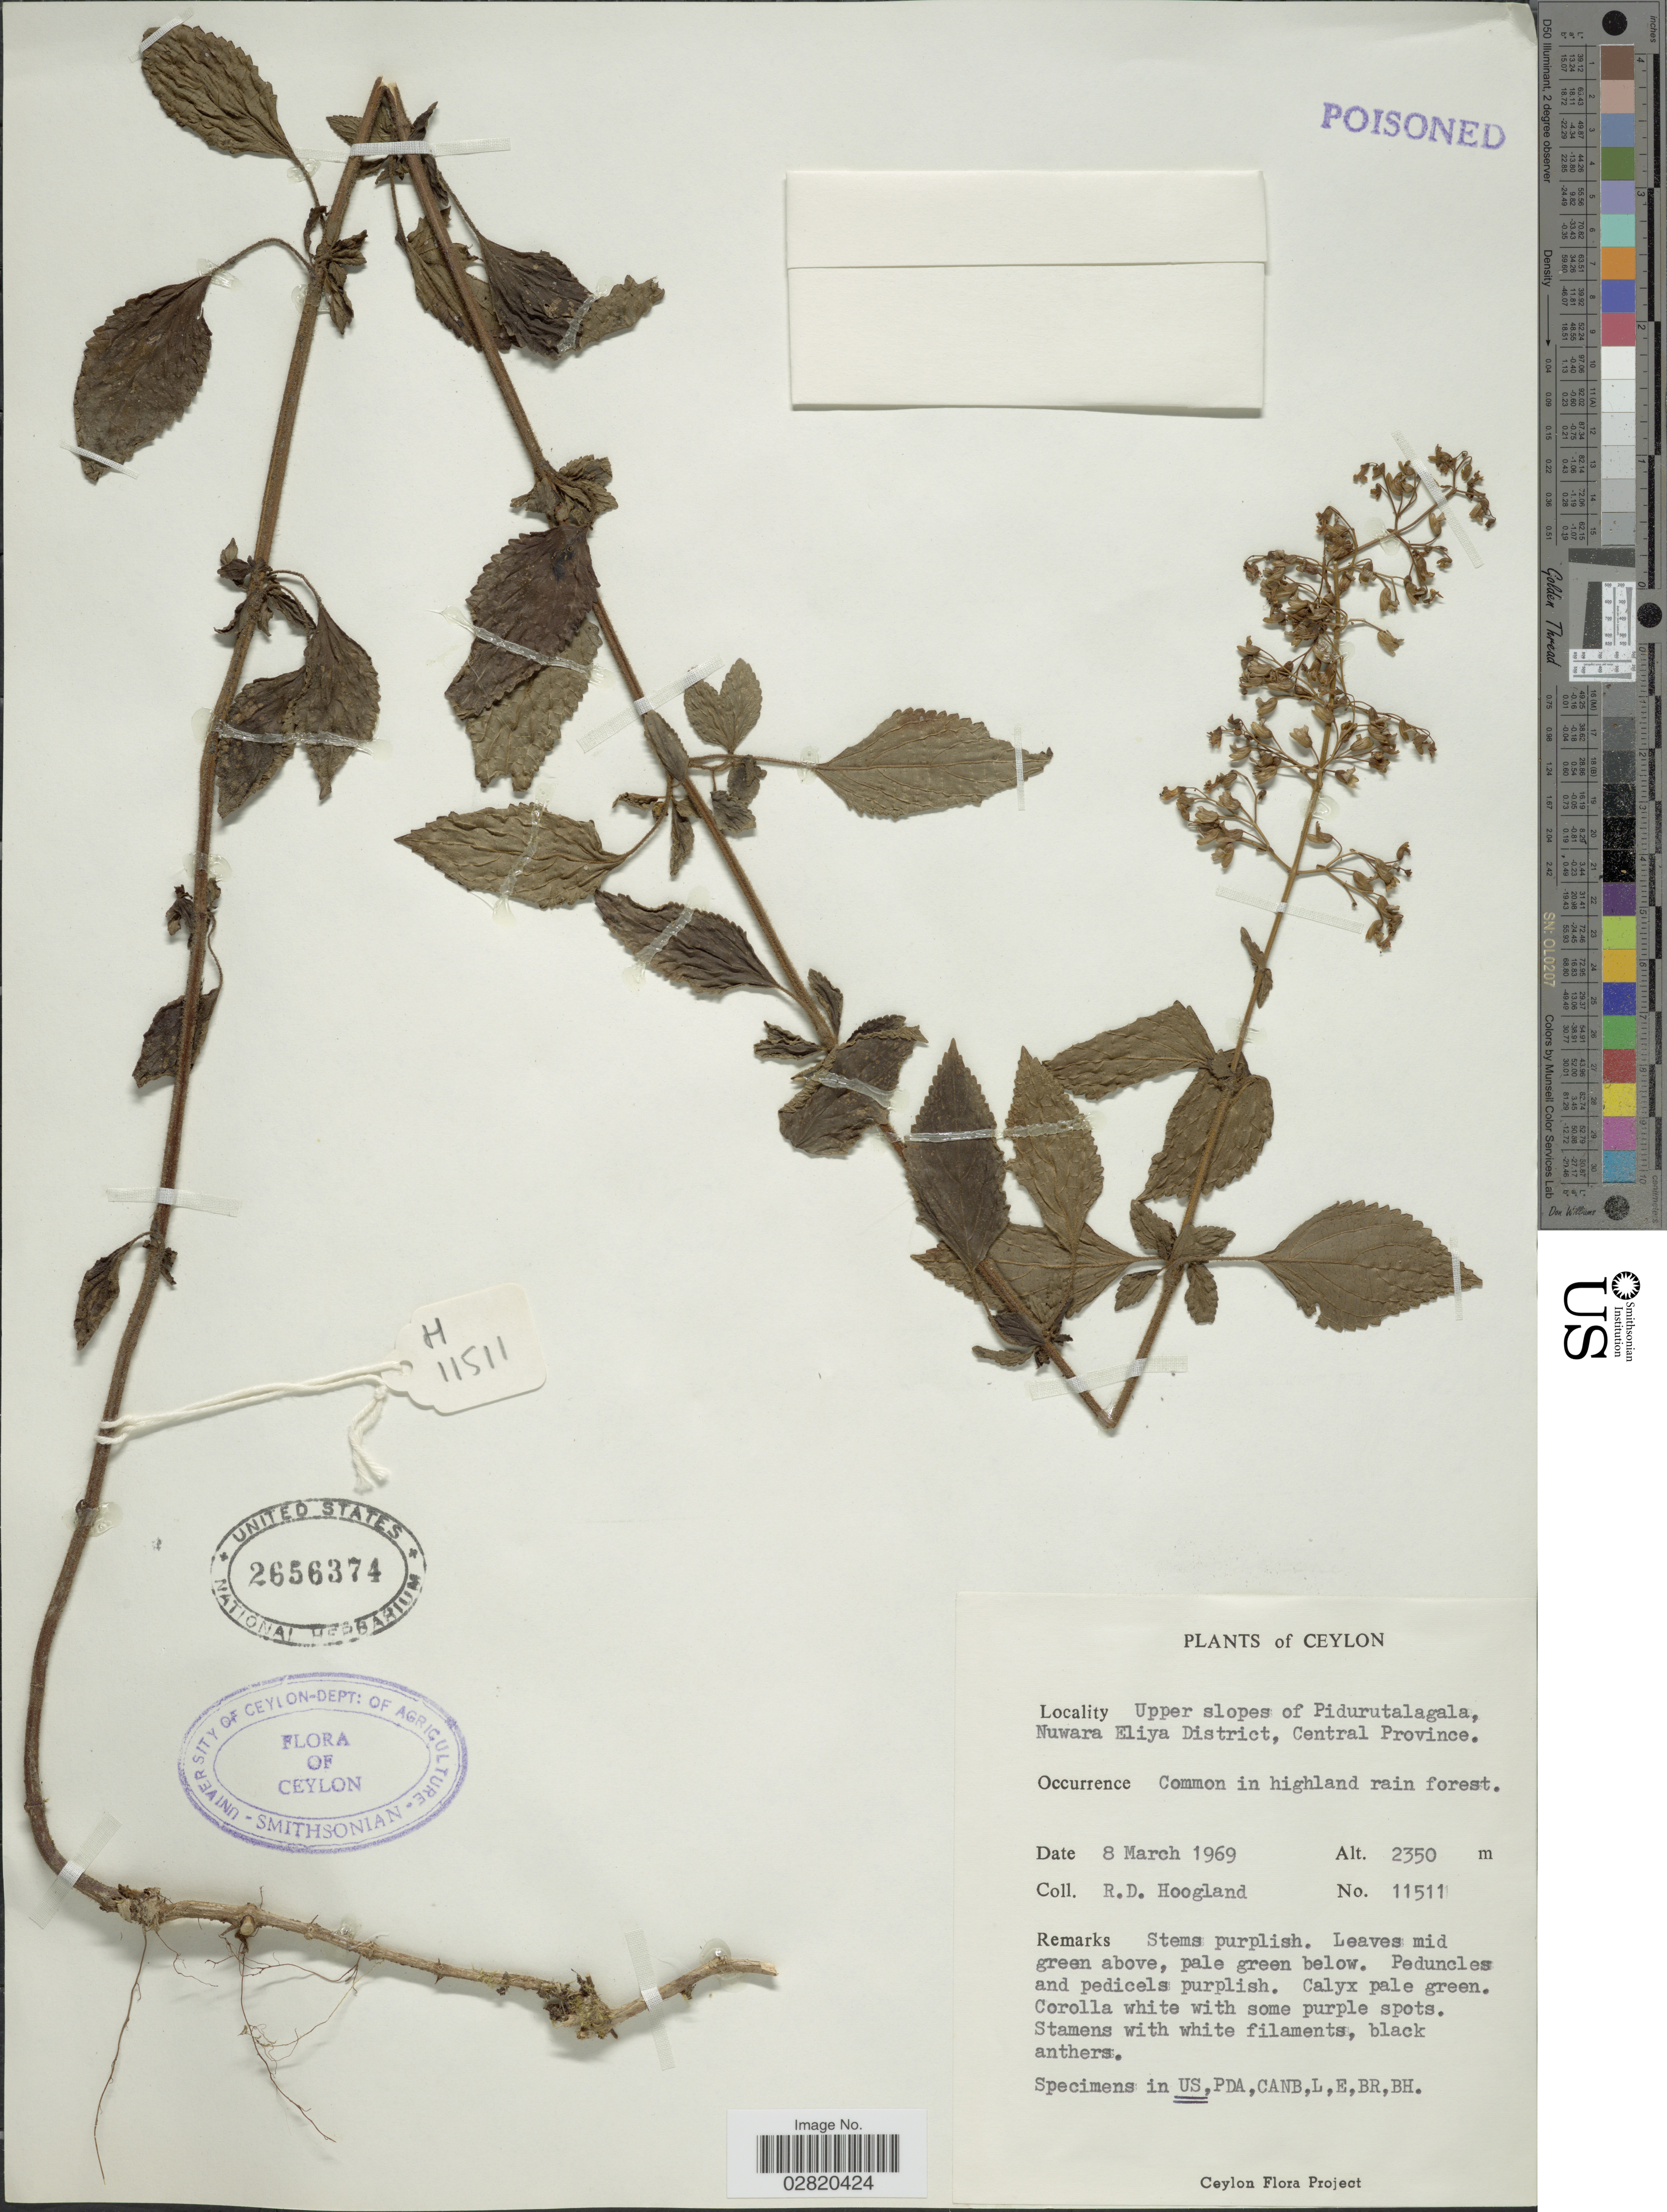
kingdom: Plantae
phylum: Tracheophyta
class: Magnoliopsida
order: Lamiales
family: Lamiaceae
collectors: R. D. Hoogland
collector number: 11511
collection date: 1969-03-08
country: Sri Lanka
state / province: Central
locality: Ceylon. Upper slopes of Pidurutalagala, Nuwara Eliya District, Central Province.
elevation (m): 2350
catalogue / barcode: US 2656374